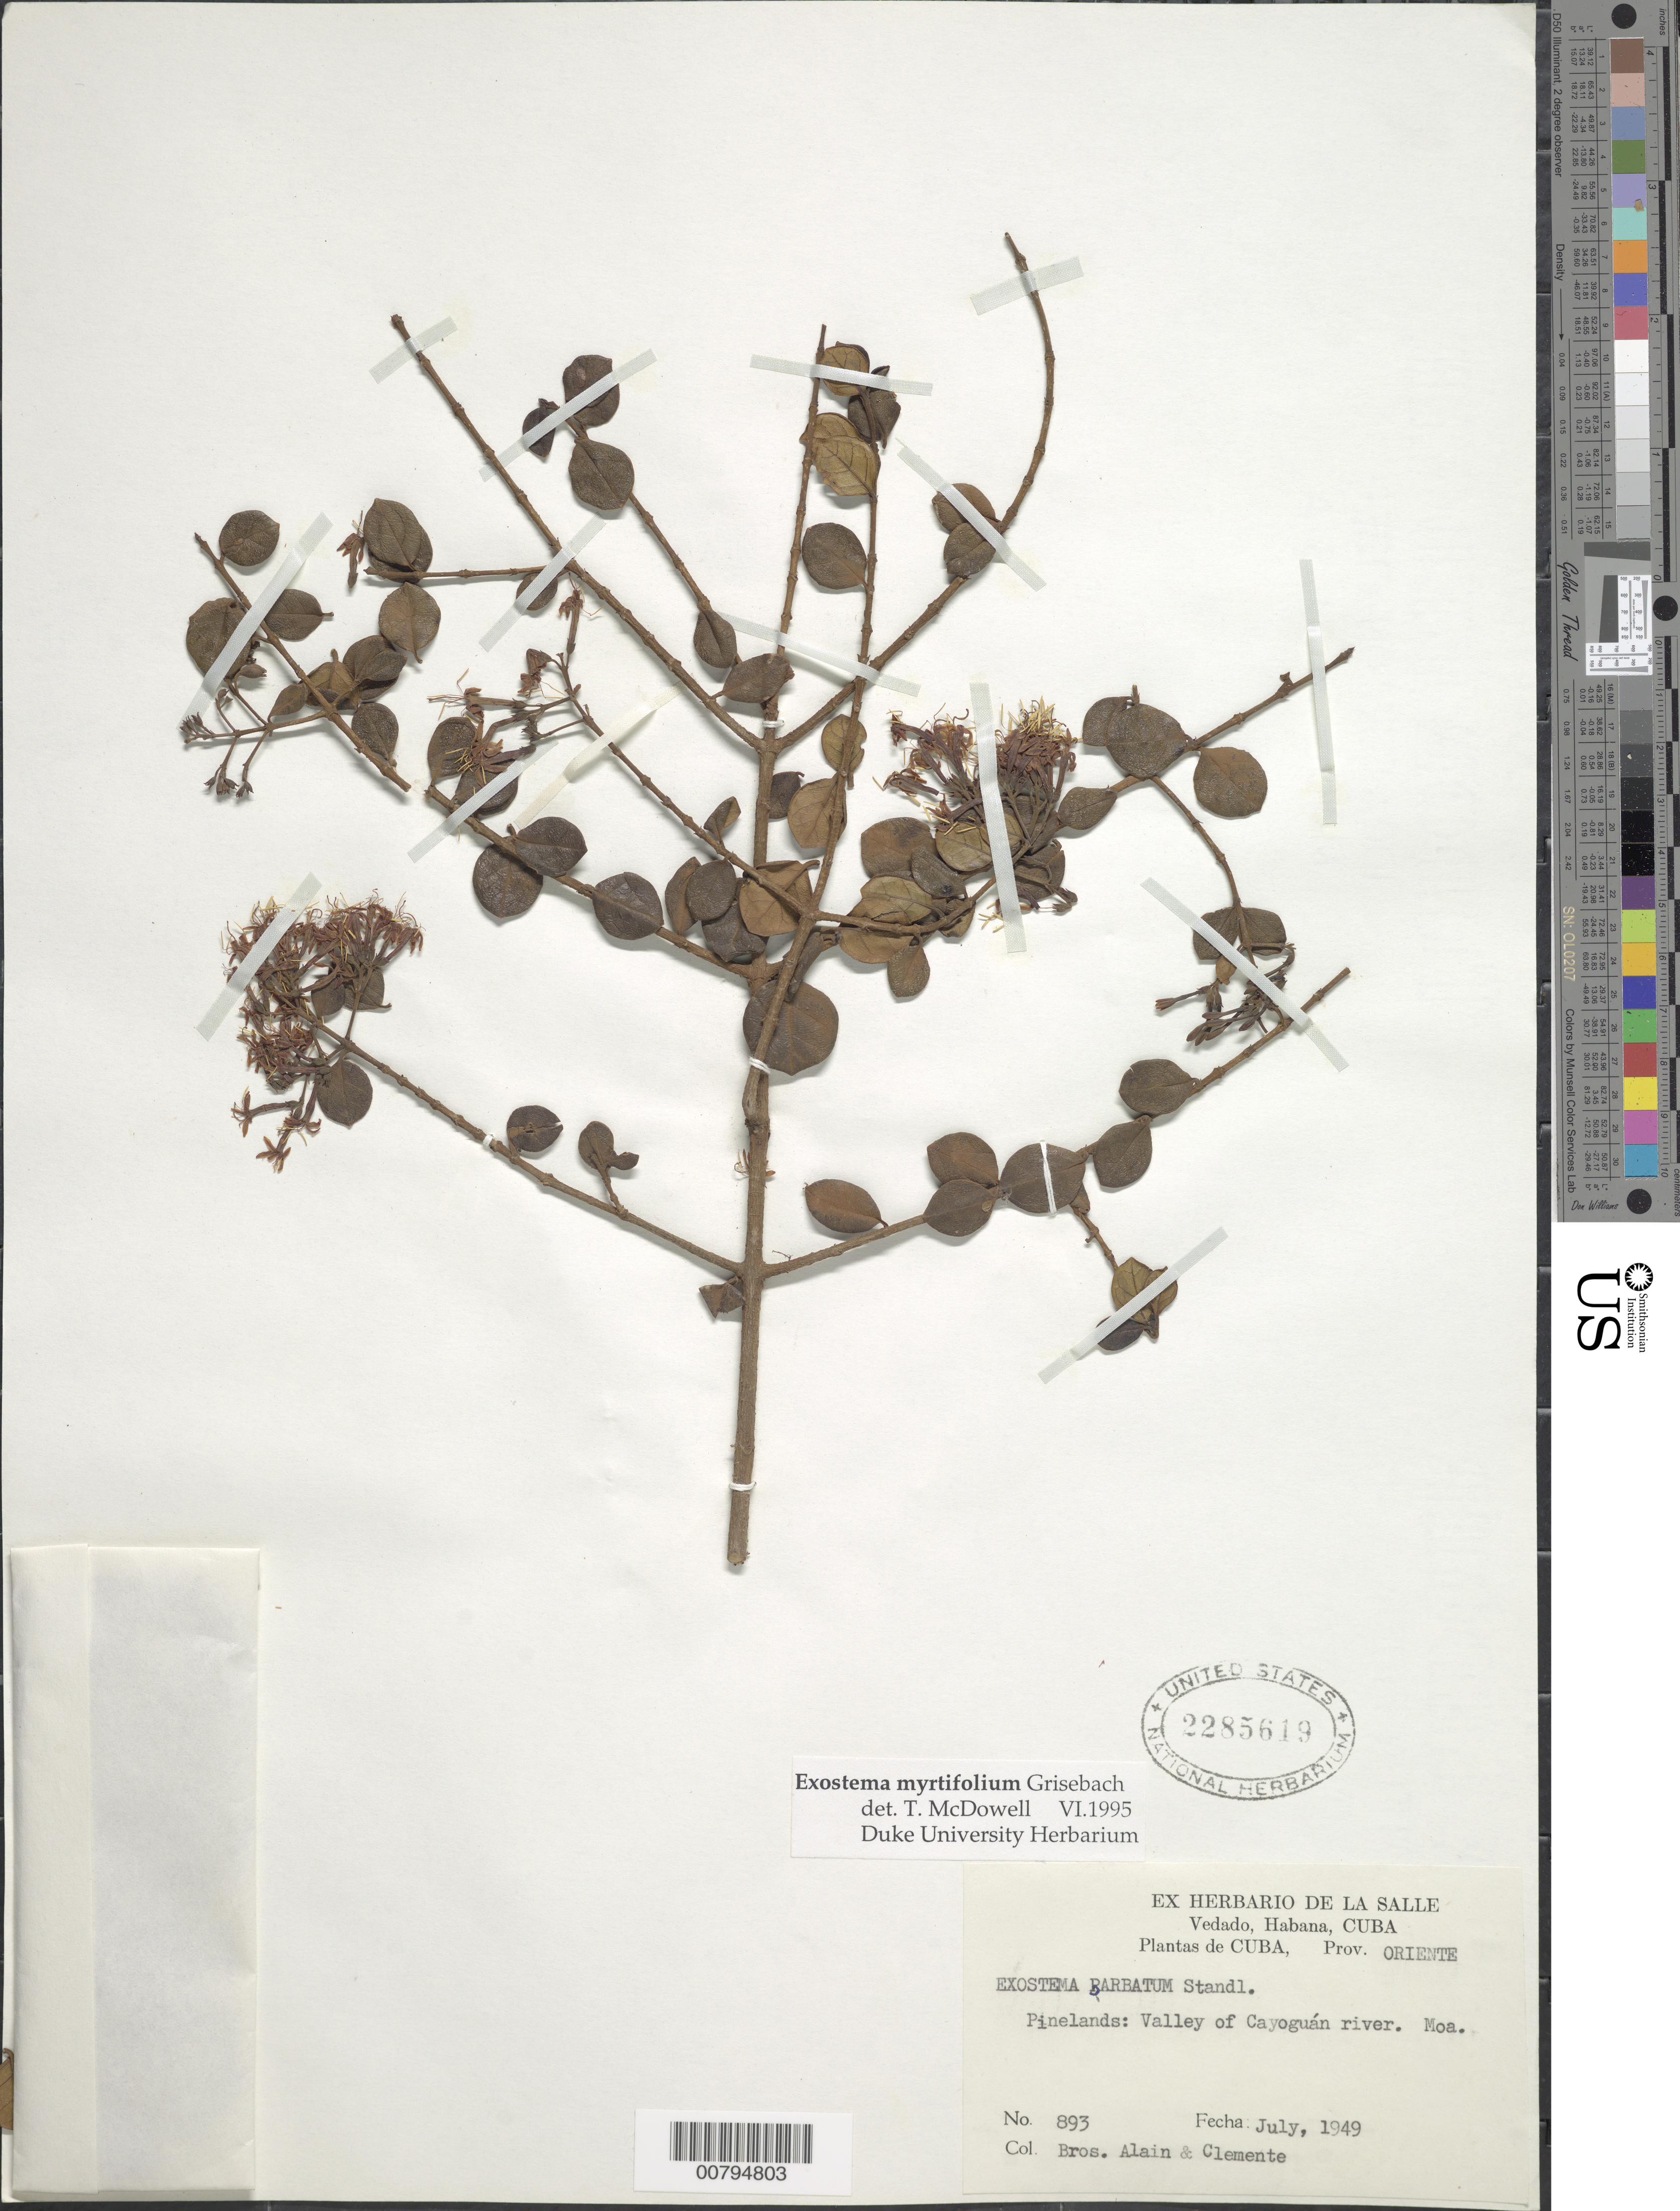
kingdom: Plantae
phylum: Tracheophyta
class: Magnoliopsida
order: Gentianales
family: Rubiaceae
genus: Exostema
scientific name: Exostema myrtifolium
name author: Griseb.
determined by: McDowell, T.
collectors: A. H. Liogier & Bro. Clemente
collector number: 893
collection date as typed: Jul 1949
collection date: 1949-07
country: Cuba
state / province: Oriente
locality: Valley of Cayoguan River, Moa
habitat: Pinelands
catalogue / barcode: US 2285619